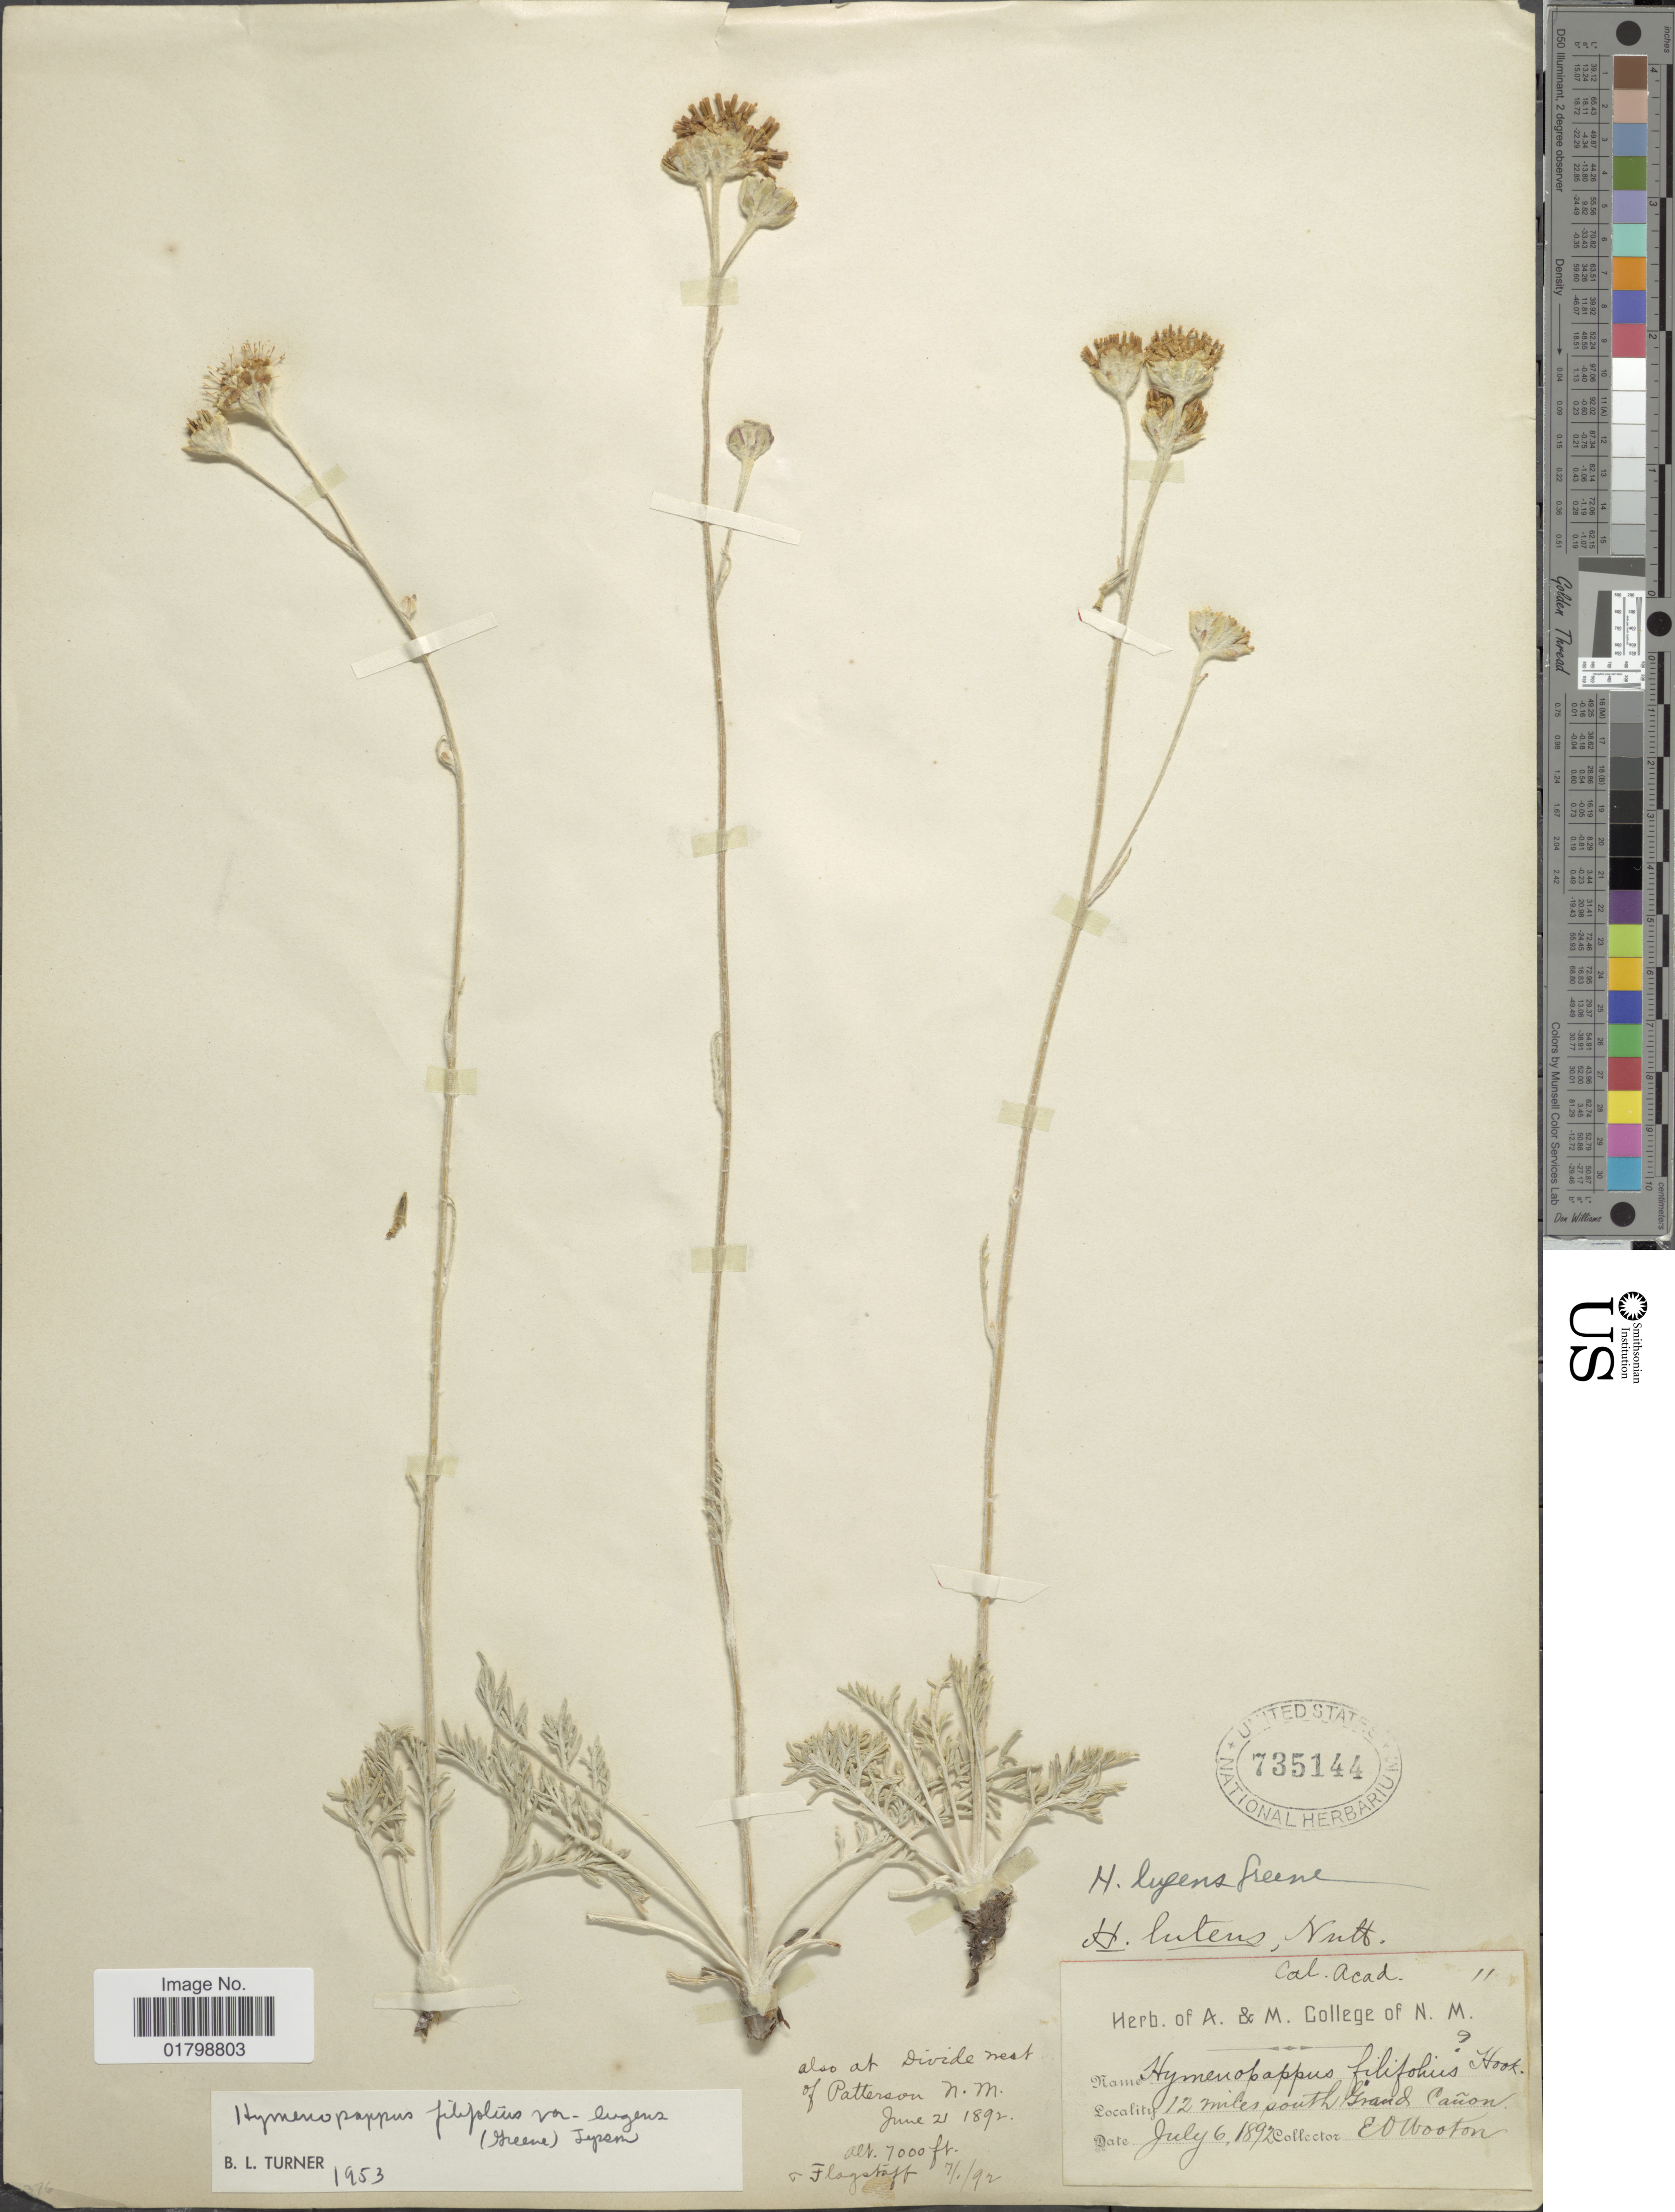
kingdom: Plantae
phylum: Tracheophyta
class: Magnoliopsida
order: Asterales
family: Asteraceae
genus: Hymenopappus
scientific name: Hymenopappus filifolius var. lugens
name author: (Greene) Jeps.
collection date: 1892-06-21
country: United States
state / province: New Mexico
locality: Divide nest of Patterson, Flagstaff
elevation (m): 2134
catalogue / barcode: US 735144-2